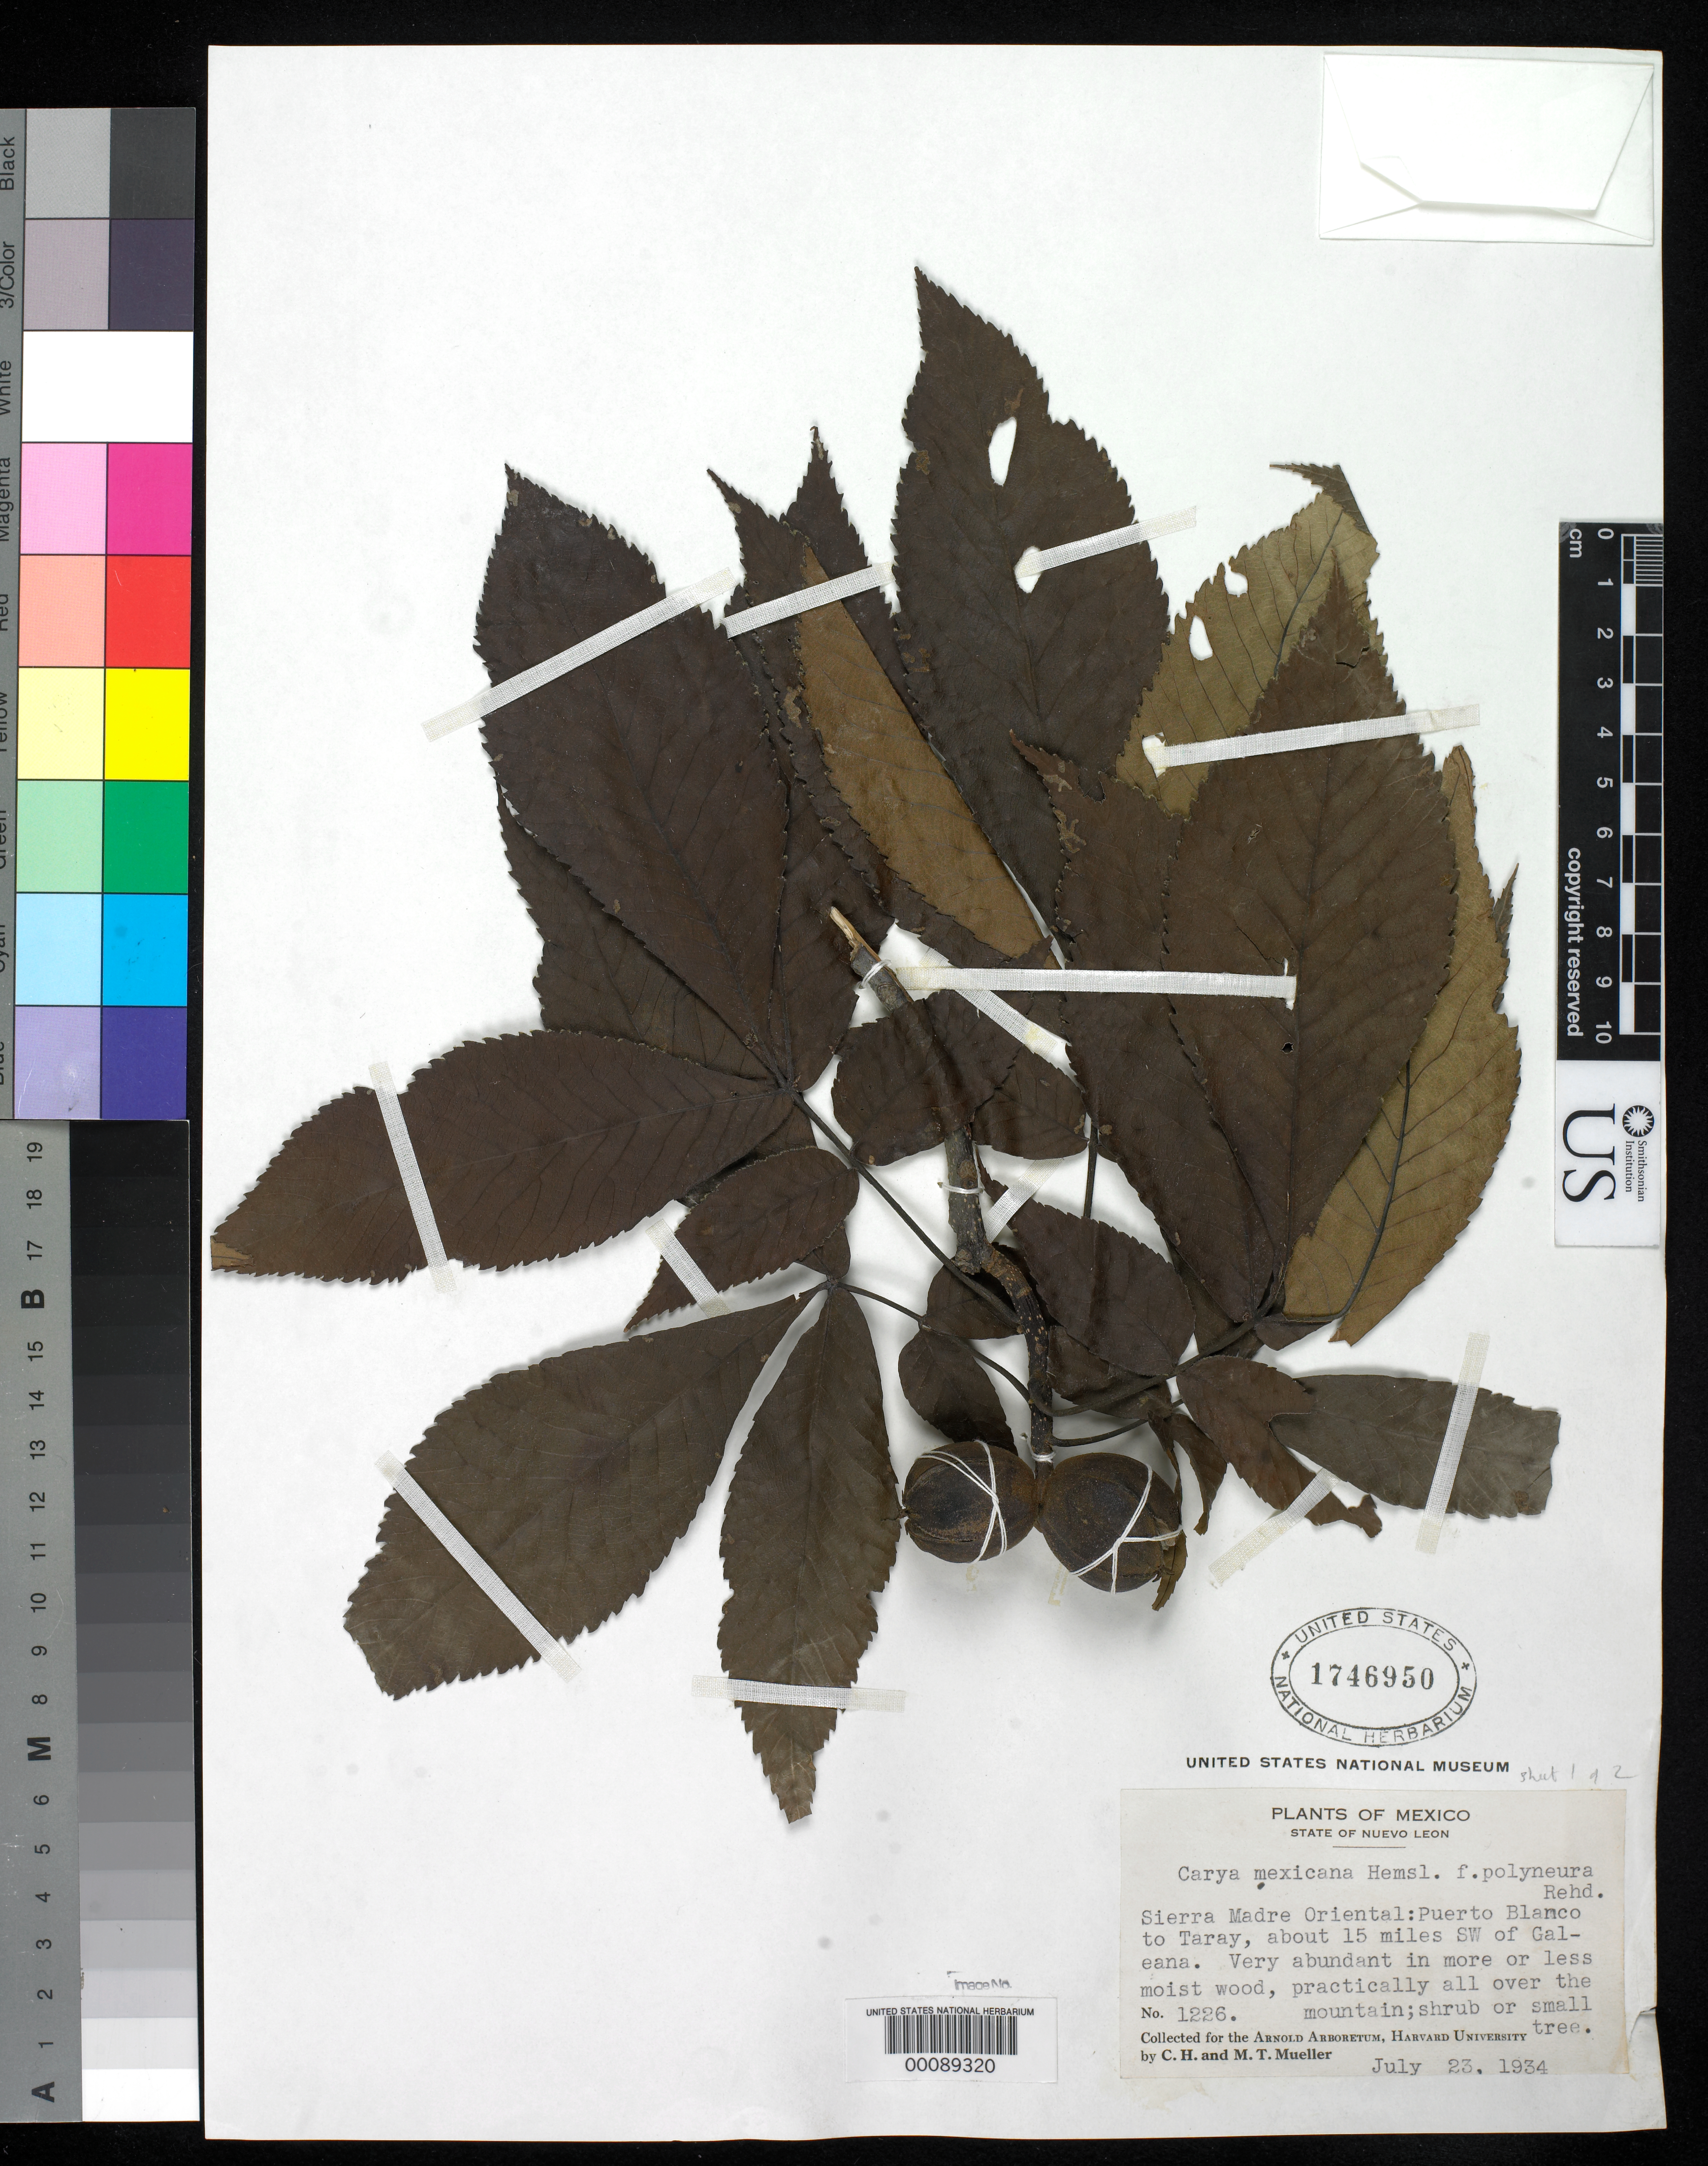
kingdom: Plantae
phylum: Tracheophyta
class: Magnoliopsida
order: Fagales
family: Juglandaceae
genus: Carya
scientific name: Carya mexicana f. polyneura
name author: Rehder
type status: Isotype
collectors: C. H. Mueller & M. Mueller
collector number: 1226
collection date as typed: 23 Jul 1934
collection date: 1934-07-23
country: Mexico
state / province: Nuevo Leon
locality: Sierra Madre oriental, Puerto Blanco to Taray, 15 km SW of Galeana.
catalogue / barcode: US 1746950